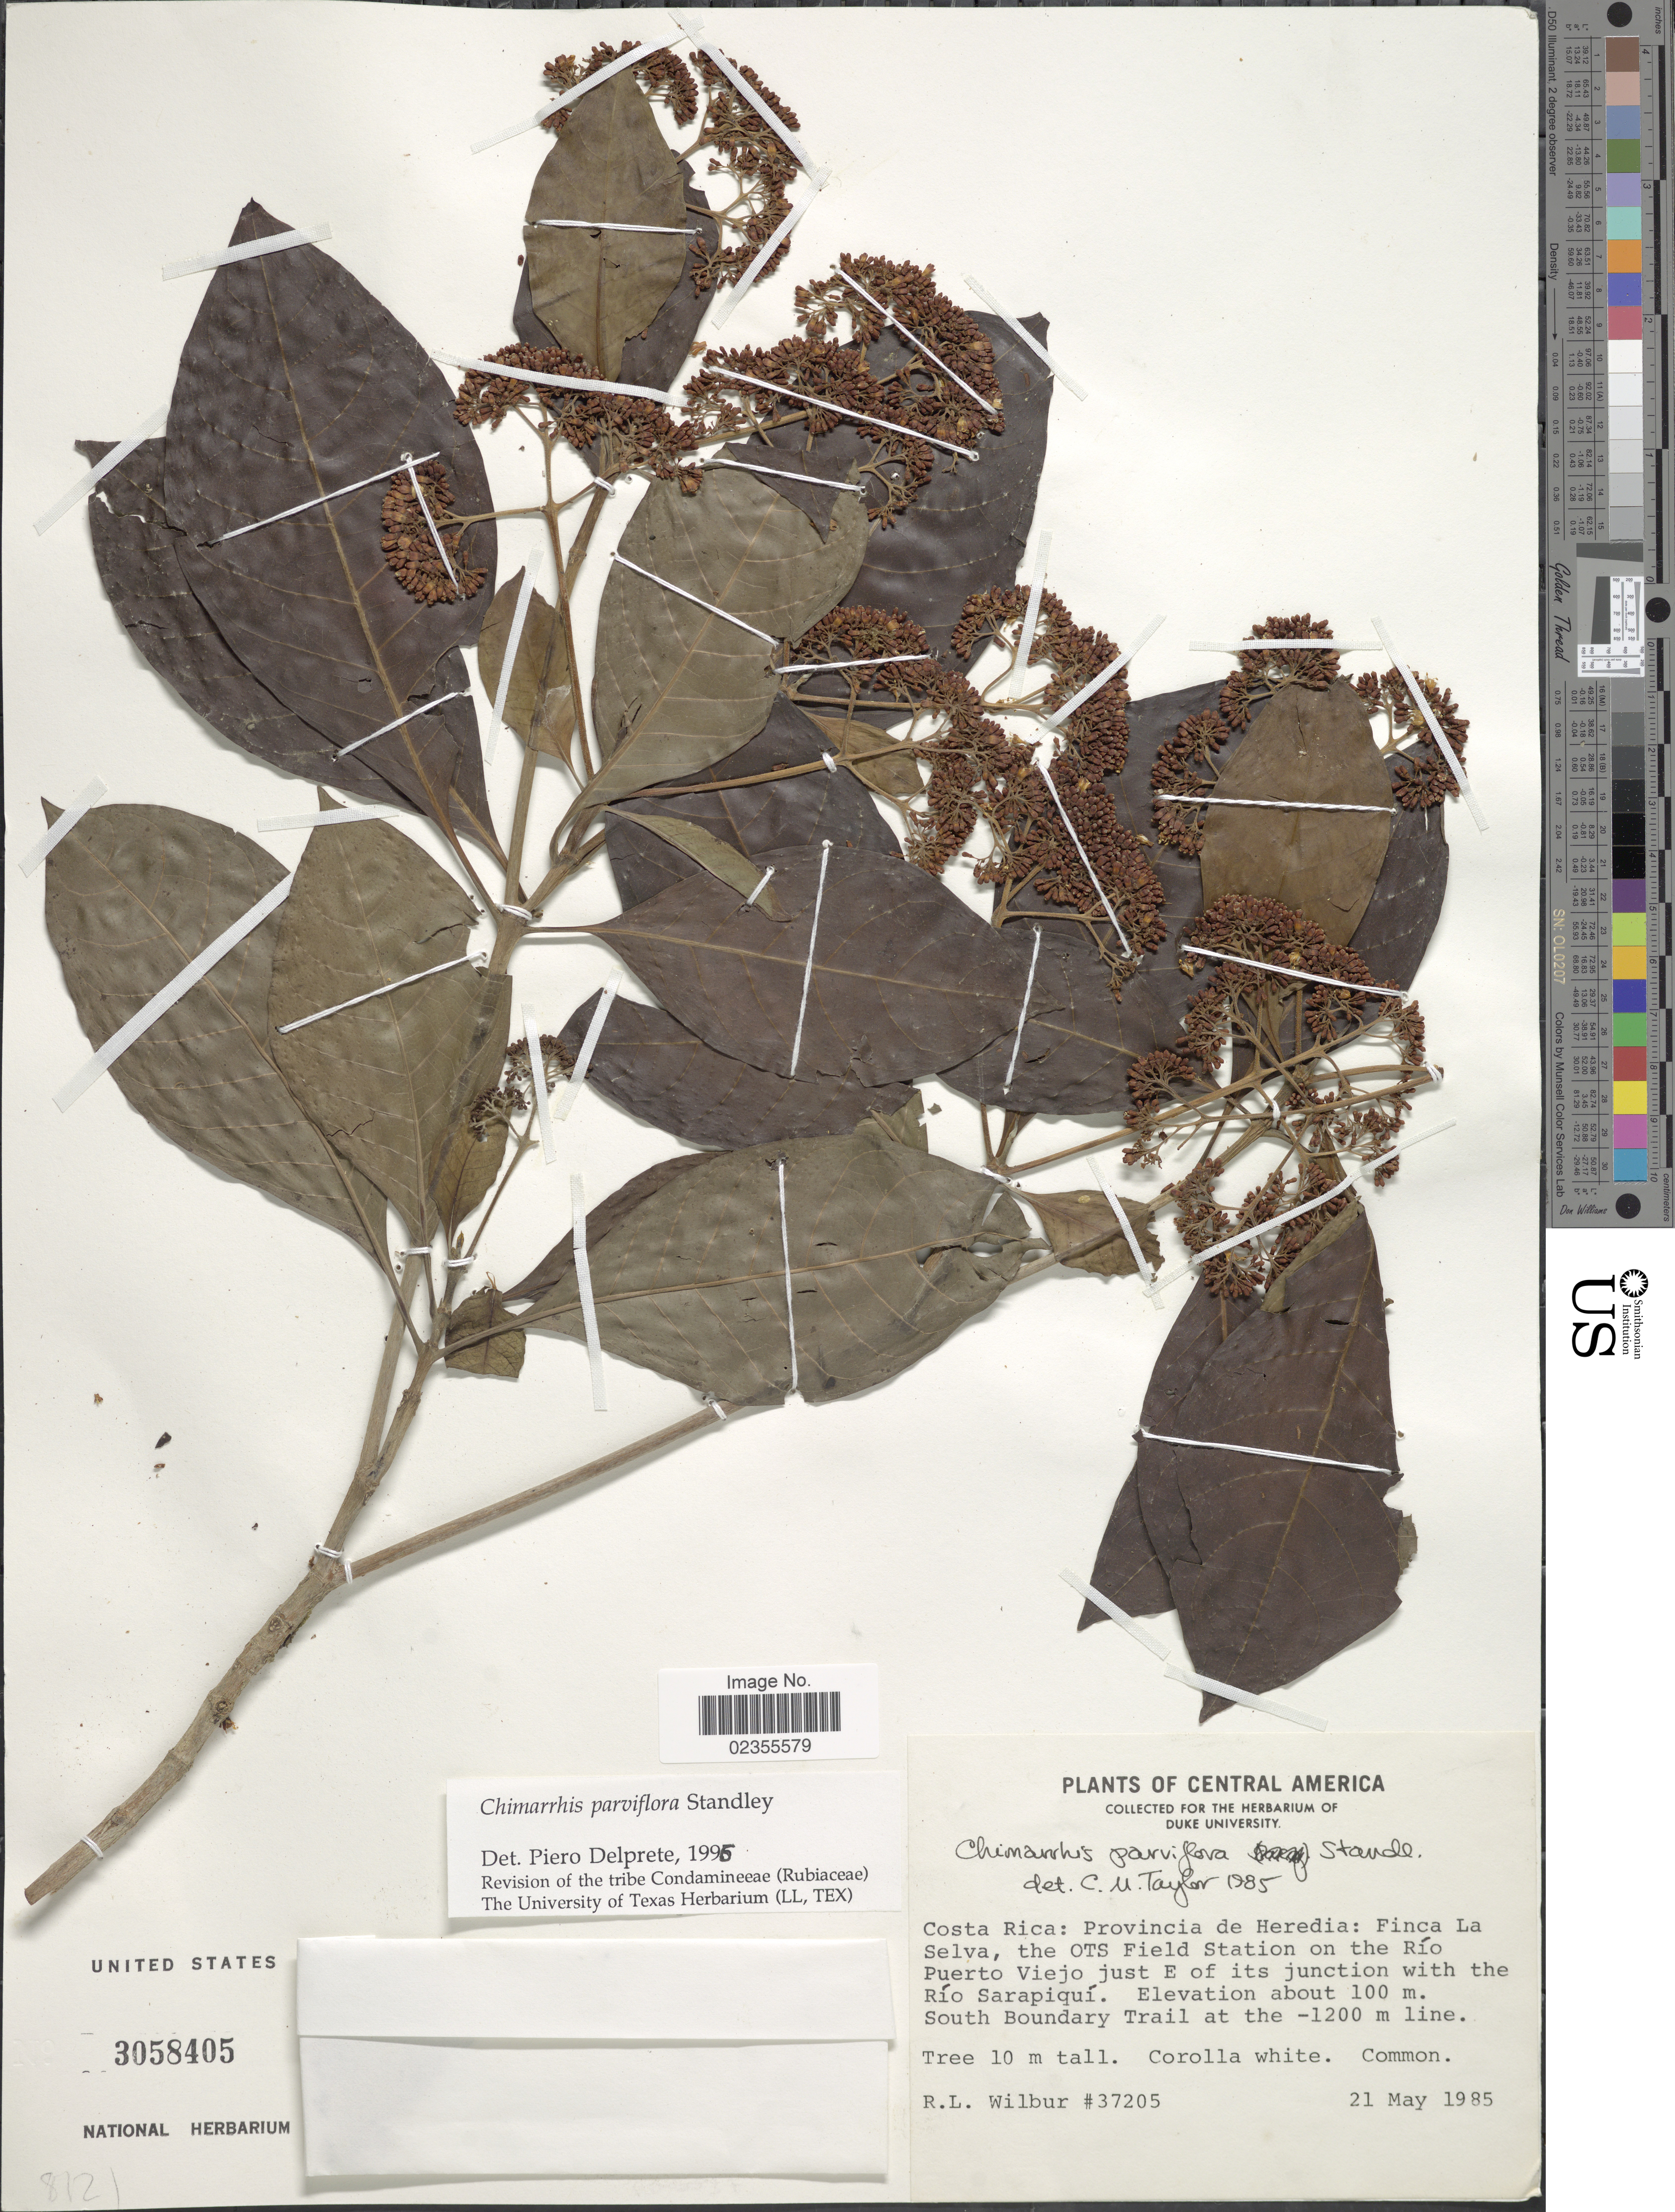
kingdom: Plantae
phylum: Tracheophyta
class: Magnoliopsida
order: Gentianales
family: Rubiaceae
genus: Chimarrhis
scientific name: Chimarrhis parviflora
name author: Standl.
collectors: R. L. Wilbur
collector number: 37205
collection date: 1985-05-21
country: Costa Rica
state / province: Heredia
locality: Finca La Selva, the OTS Field Station on the Rio Puerto Viejo just E of its junction with the Rio Sarapiqui. South Boundary Trail.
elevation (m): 100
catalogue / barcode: US 3058405